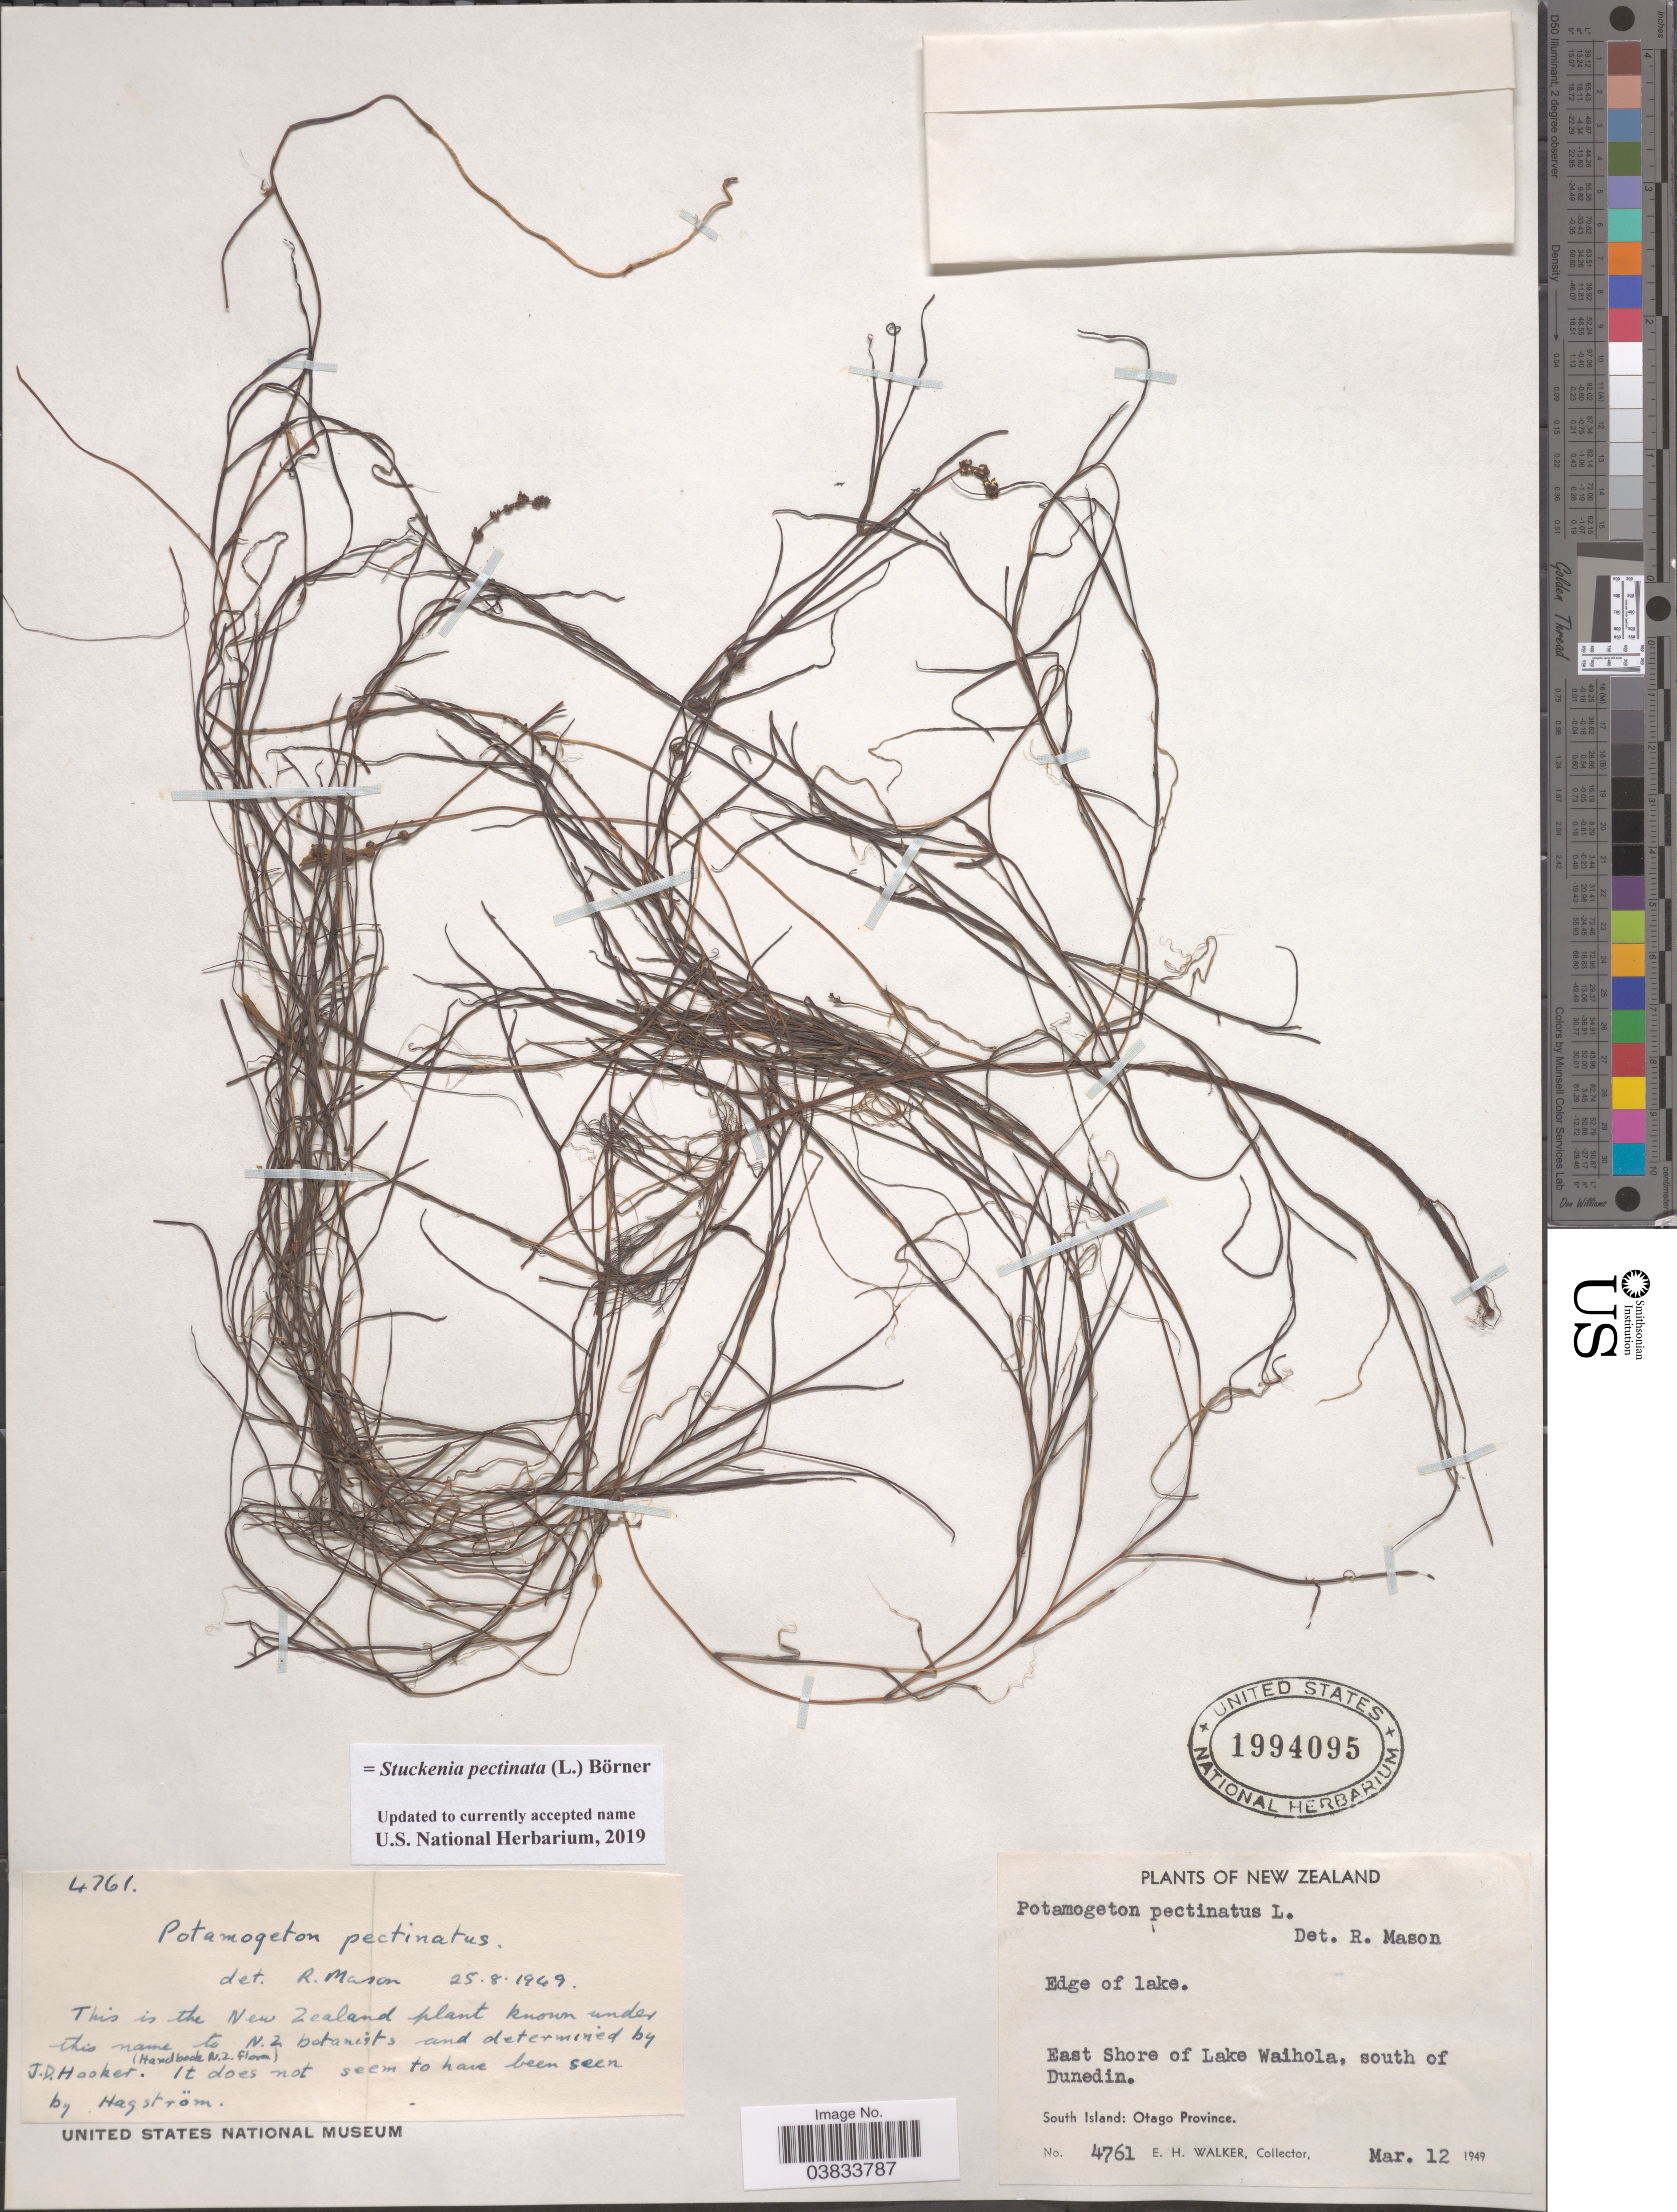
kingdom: Plantae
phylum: Tracheophyta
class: Liliopsida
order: Alismatales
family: Potamogetonaceae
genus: Stuckenia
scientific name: Stuckenia pectinata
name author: (L.) Börner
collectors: E. H. Walker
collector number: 4761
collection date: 1949-03-12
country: New Zealand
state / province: Otago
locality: Edge of lake. East Shore of Lake Waihola, south of Dunedin. South Island: Otago Province.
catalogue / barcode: US 1994095